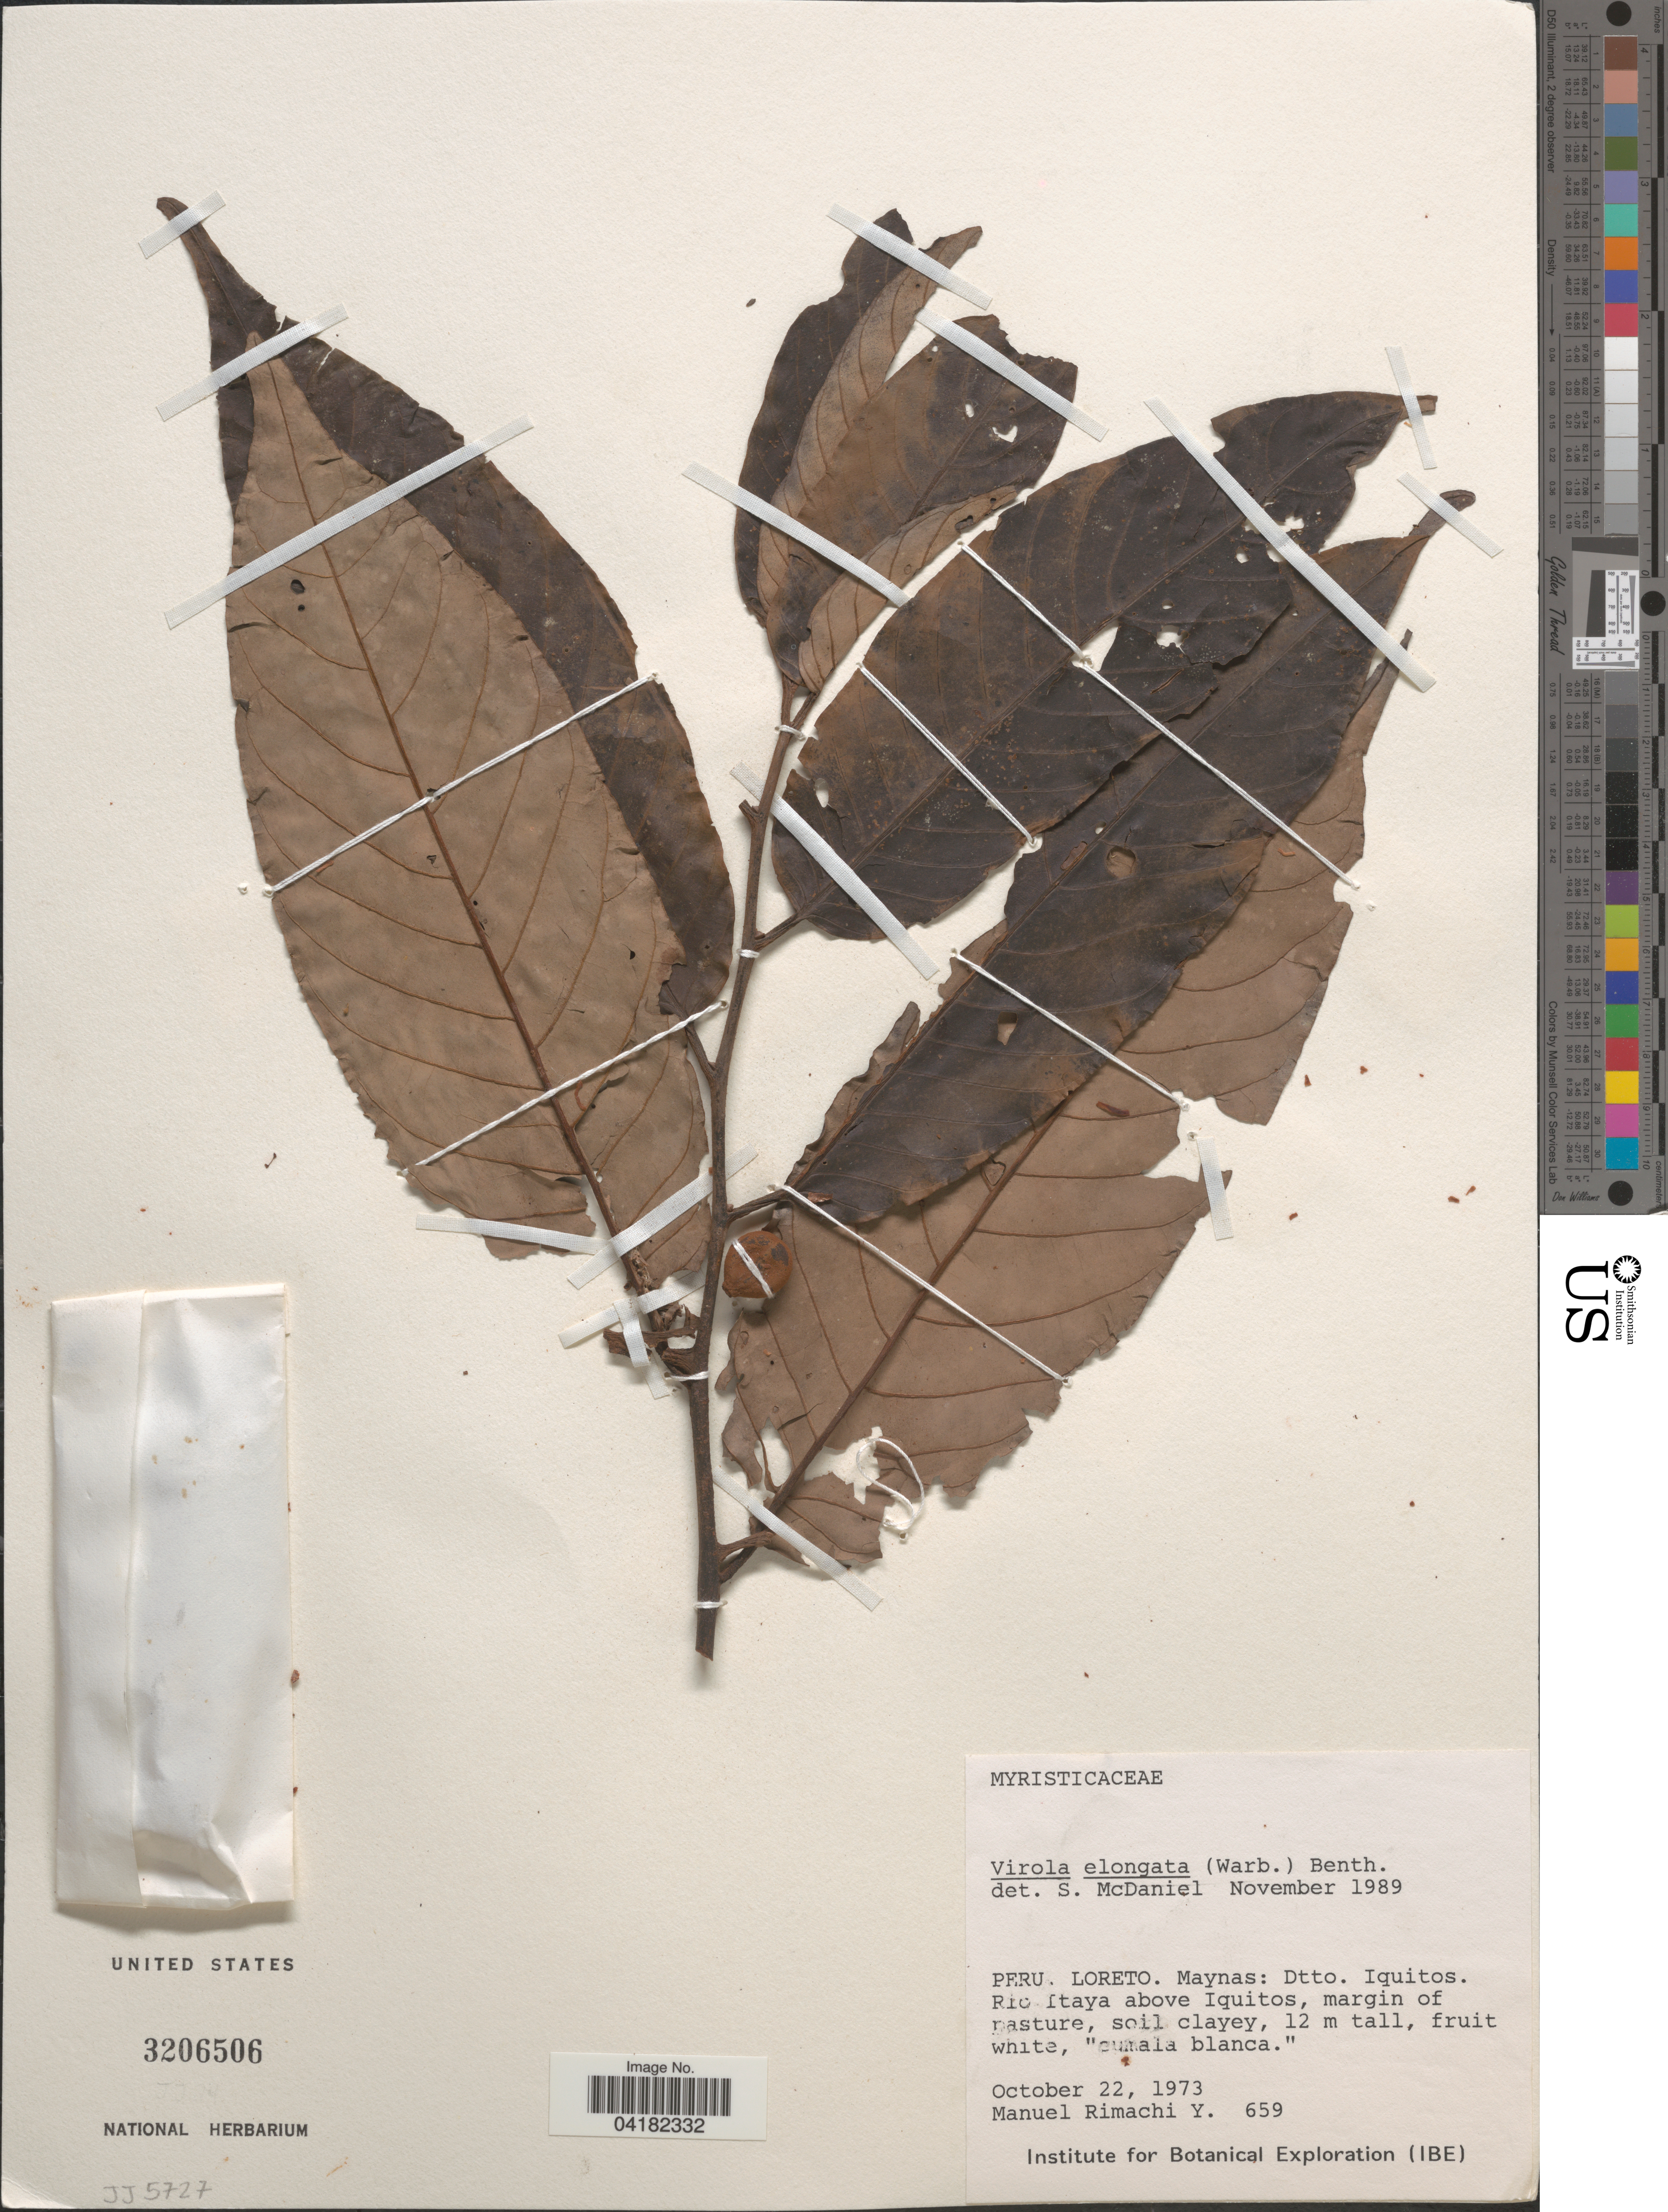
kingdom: Plantae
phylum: Tracheophyta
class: Magnoliopsida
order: Magnoliales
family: Myristicaceae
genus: Virola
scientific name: Virola elongata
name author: (Benth.) Warb.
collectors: M. Rimachi Y.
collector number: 659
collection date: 1973-10-22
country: Peru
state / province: Loreto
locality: Maynas. Dtto. Iquitos. Río Itaya above Iquitos, margin of pasture.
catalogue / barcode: US 3206506